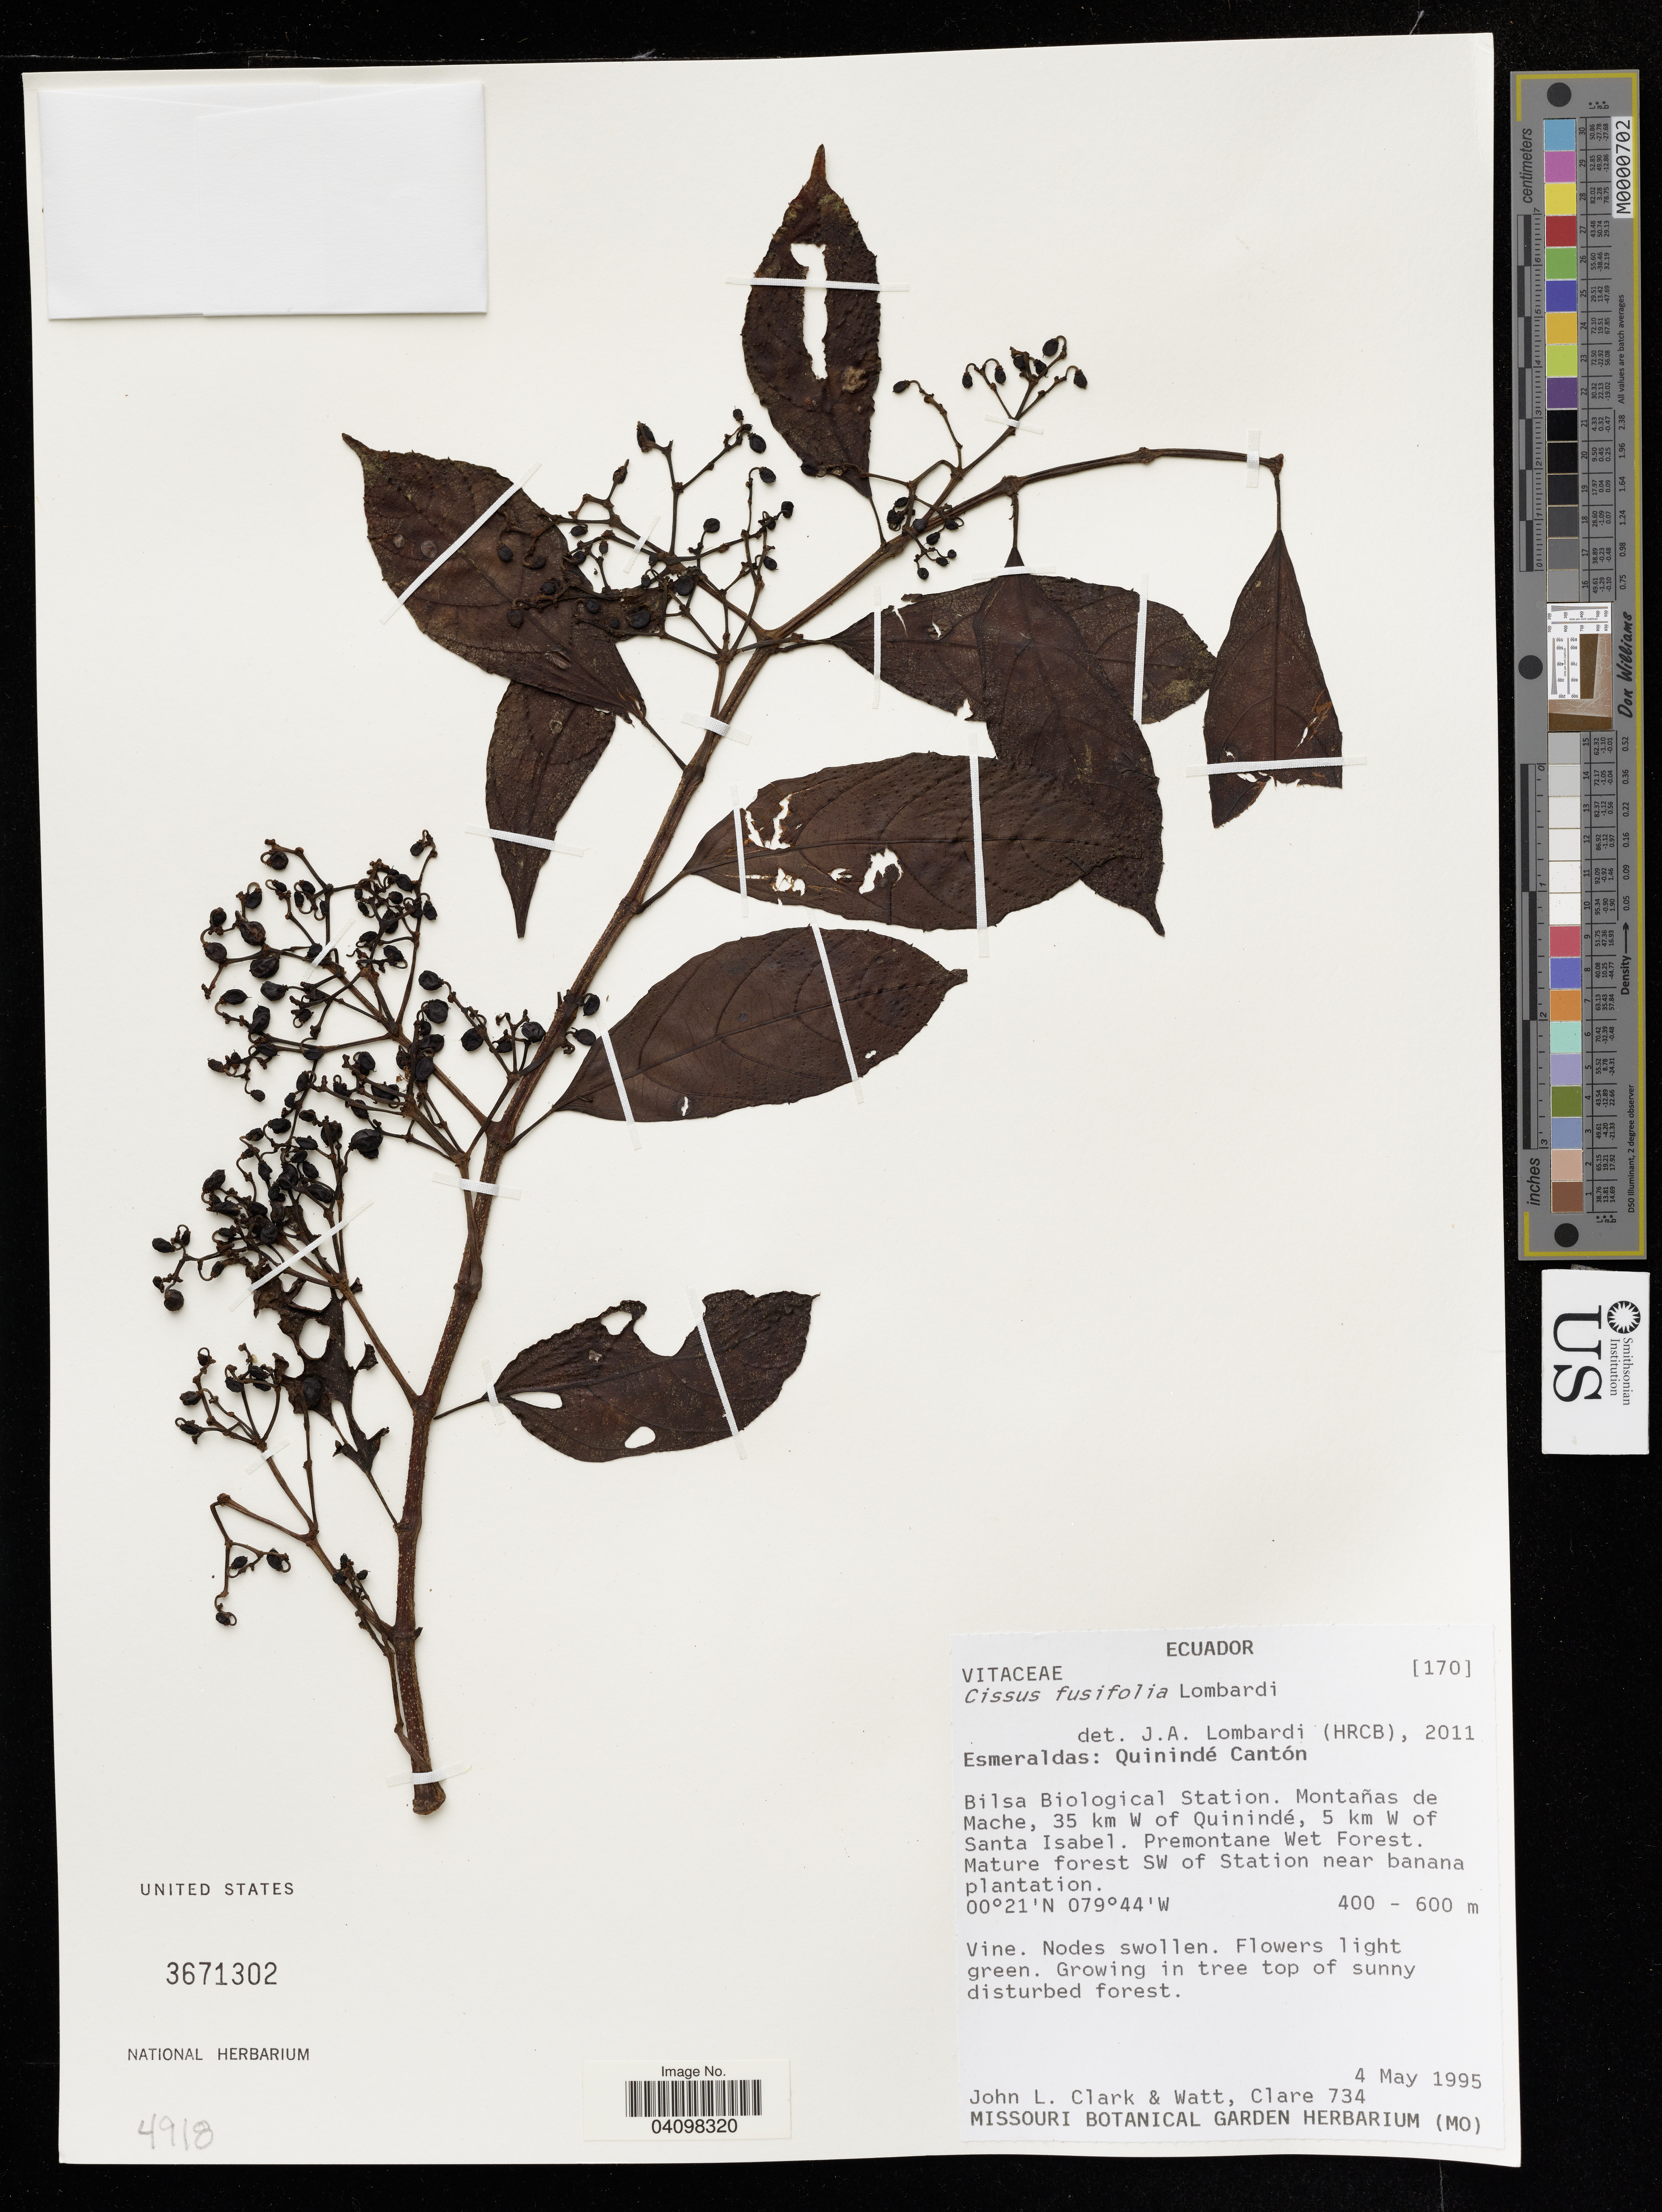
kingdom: Plantae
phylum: Tracheophyta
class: Magnoliopsida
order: Vitales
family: Vitaceae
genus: Cissus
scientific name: Cissus fusifolia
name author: Lombardi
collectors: J. Clark & C. Watt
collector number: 734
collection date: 1995-05-04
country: Ecuador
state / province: Esmeraldas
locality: Quinindé Cantón. Bilsa Biological Station. Montañas de Mache, 35 km W of Quinindé, 5 km W of Santa Isabel. Premontane Wet Forest. Mature forest SW of Station near banana plantation.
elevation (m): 400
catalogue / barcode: US 3671302